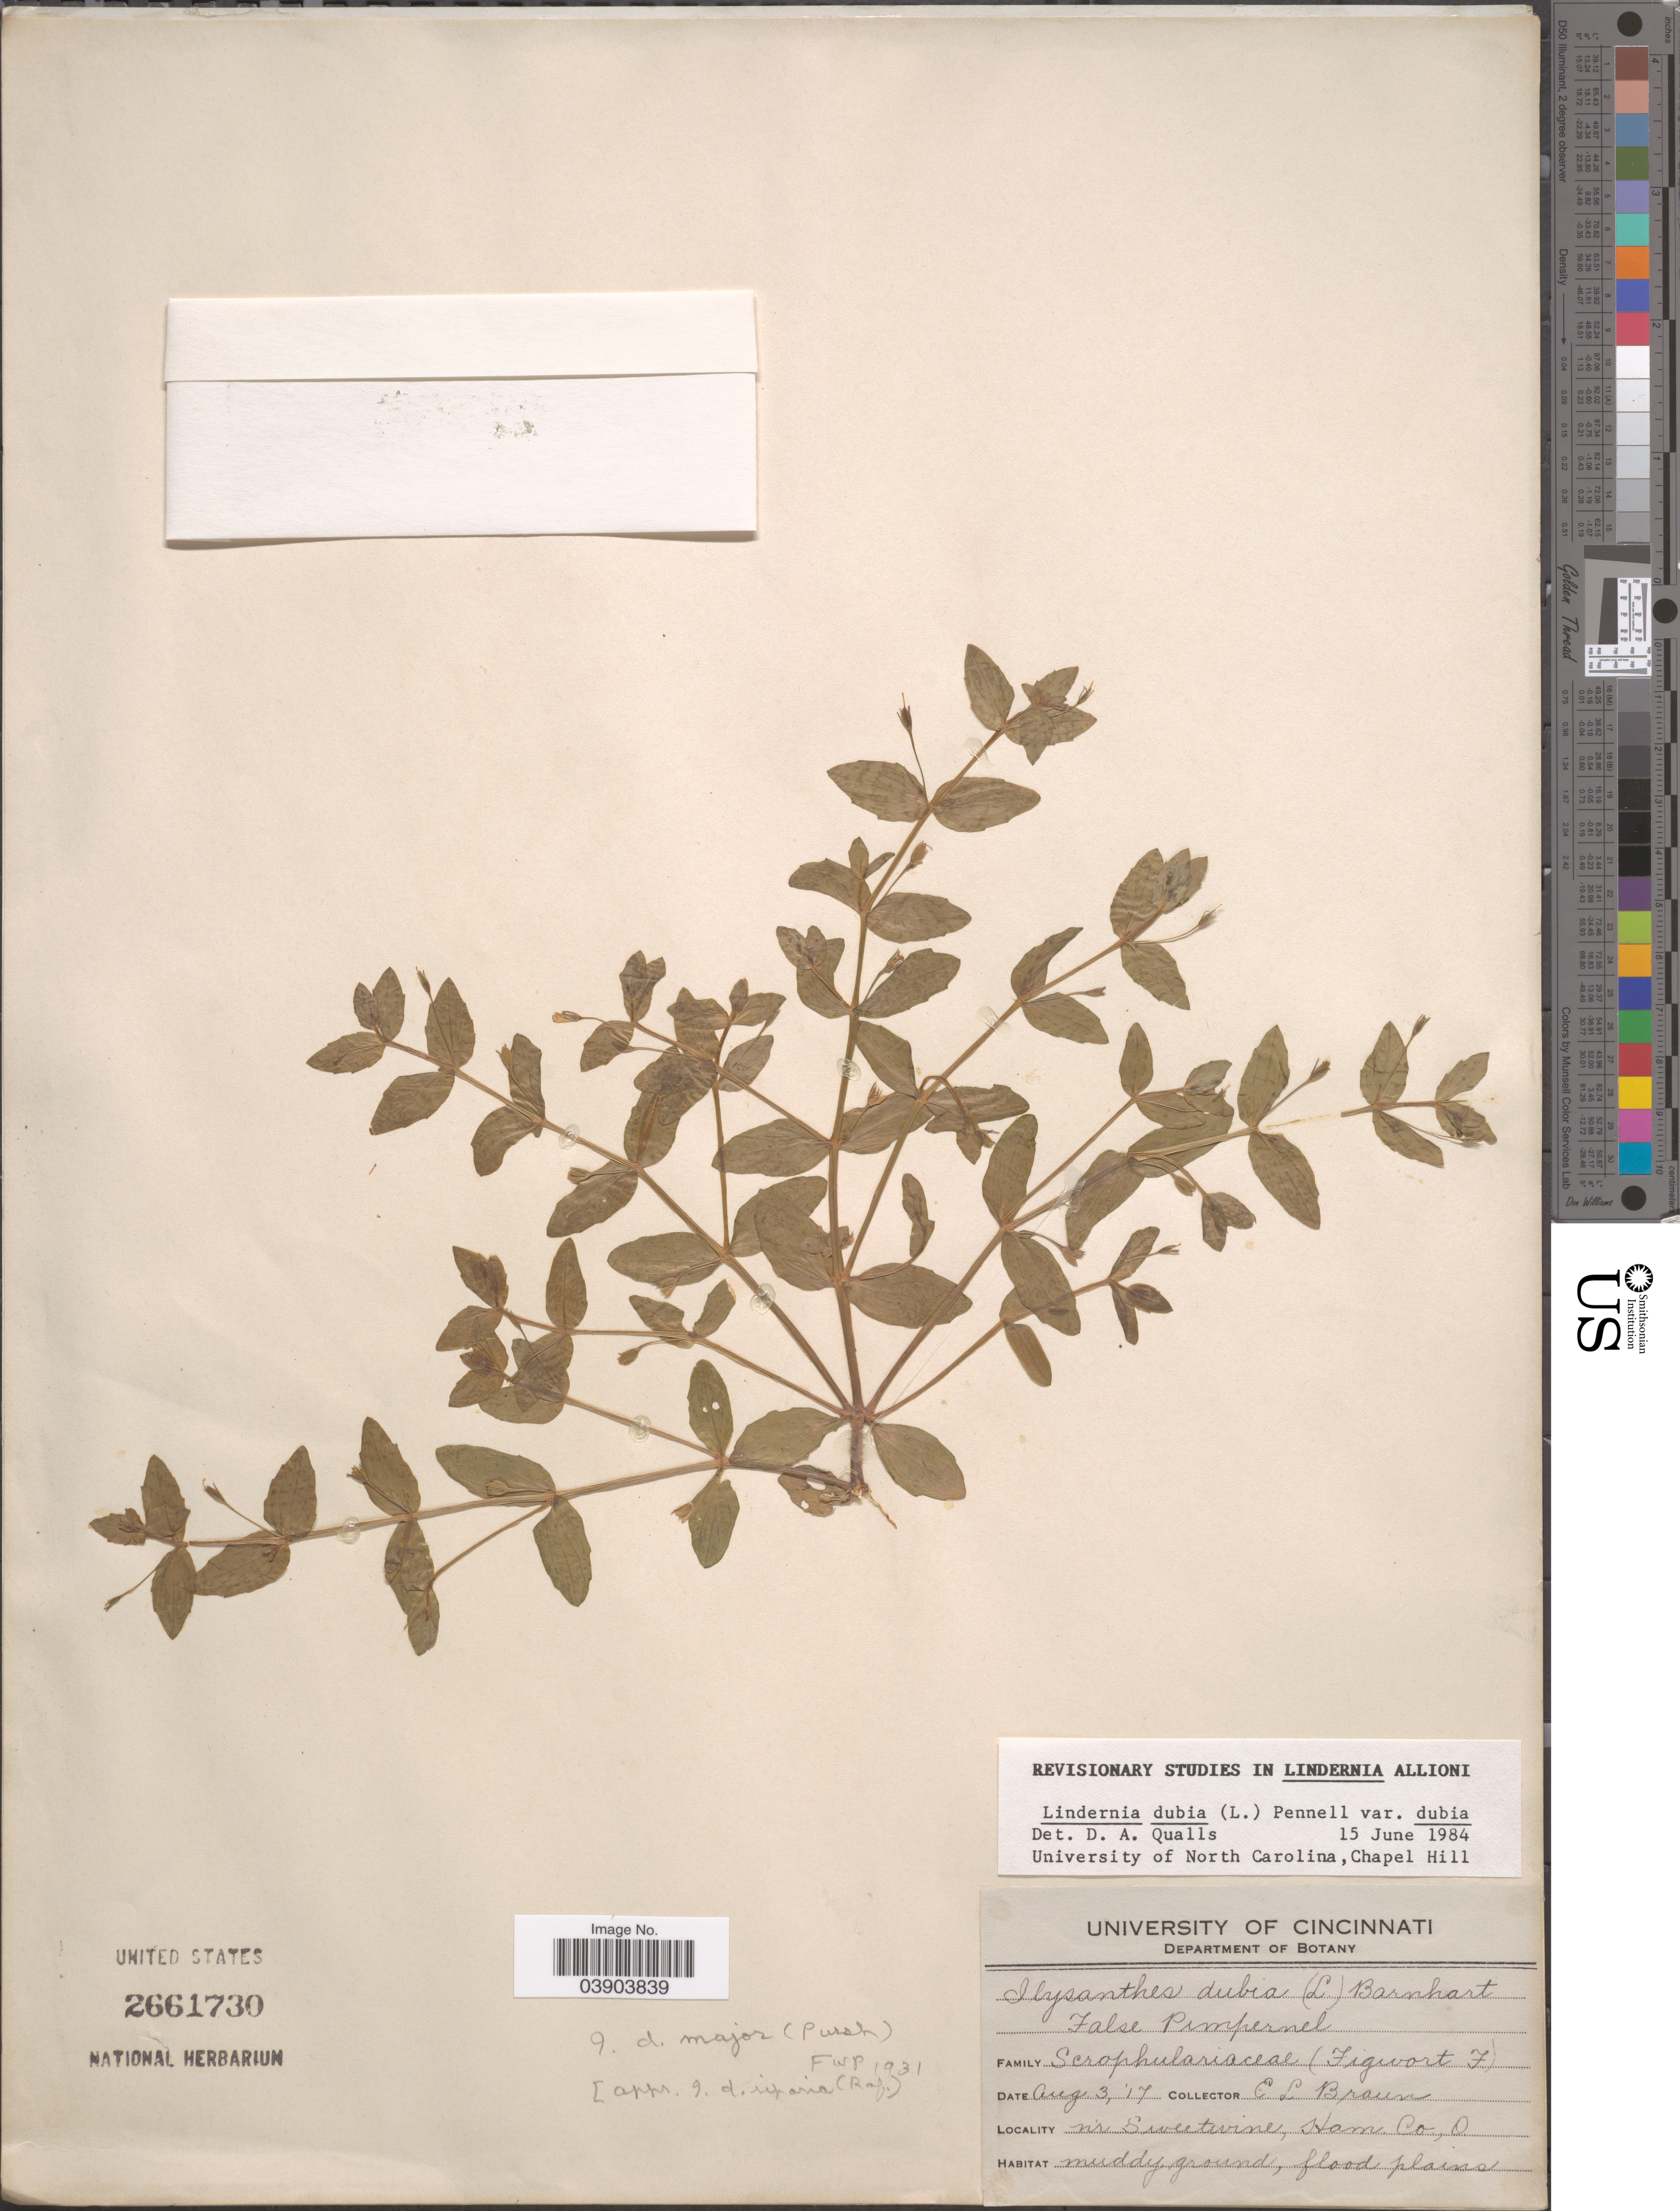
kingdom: Plantae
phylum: Tracheophyta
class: Magnoliopsida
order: Lamiales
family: Linderniaceae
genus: Lindernia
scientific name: Lindernia dubia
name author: (L.) Pennell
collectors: E. L. Braun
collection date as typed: Transcribed d/m/y: 3/8/17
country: United States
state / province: Ohio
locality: N'r Sweetwine, Ham Co.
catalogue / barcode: US 2661730